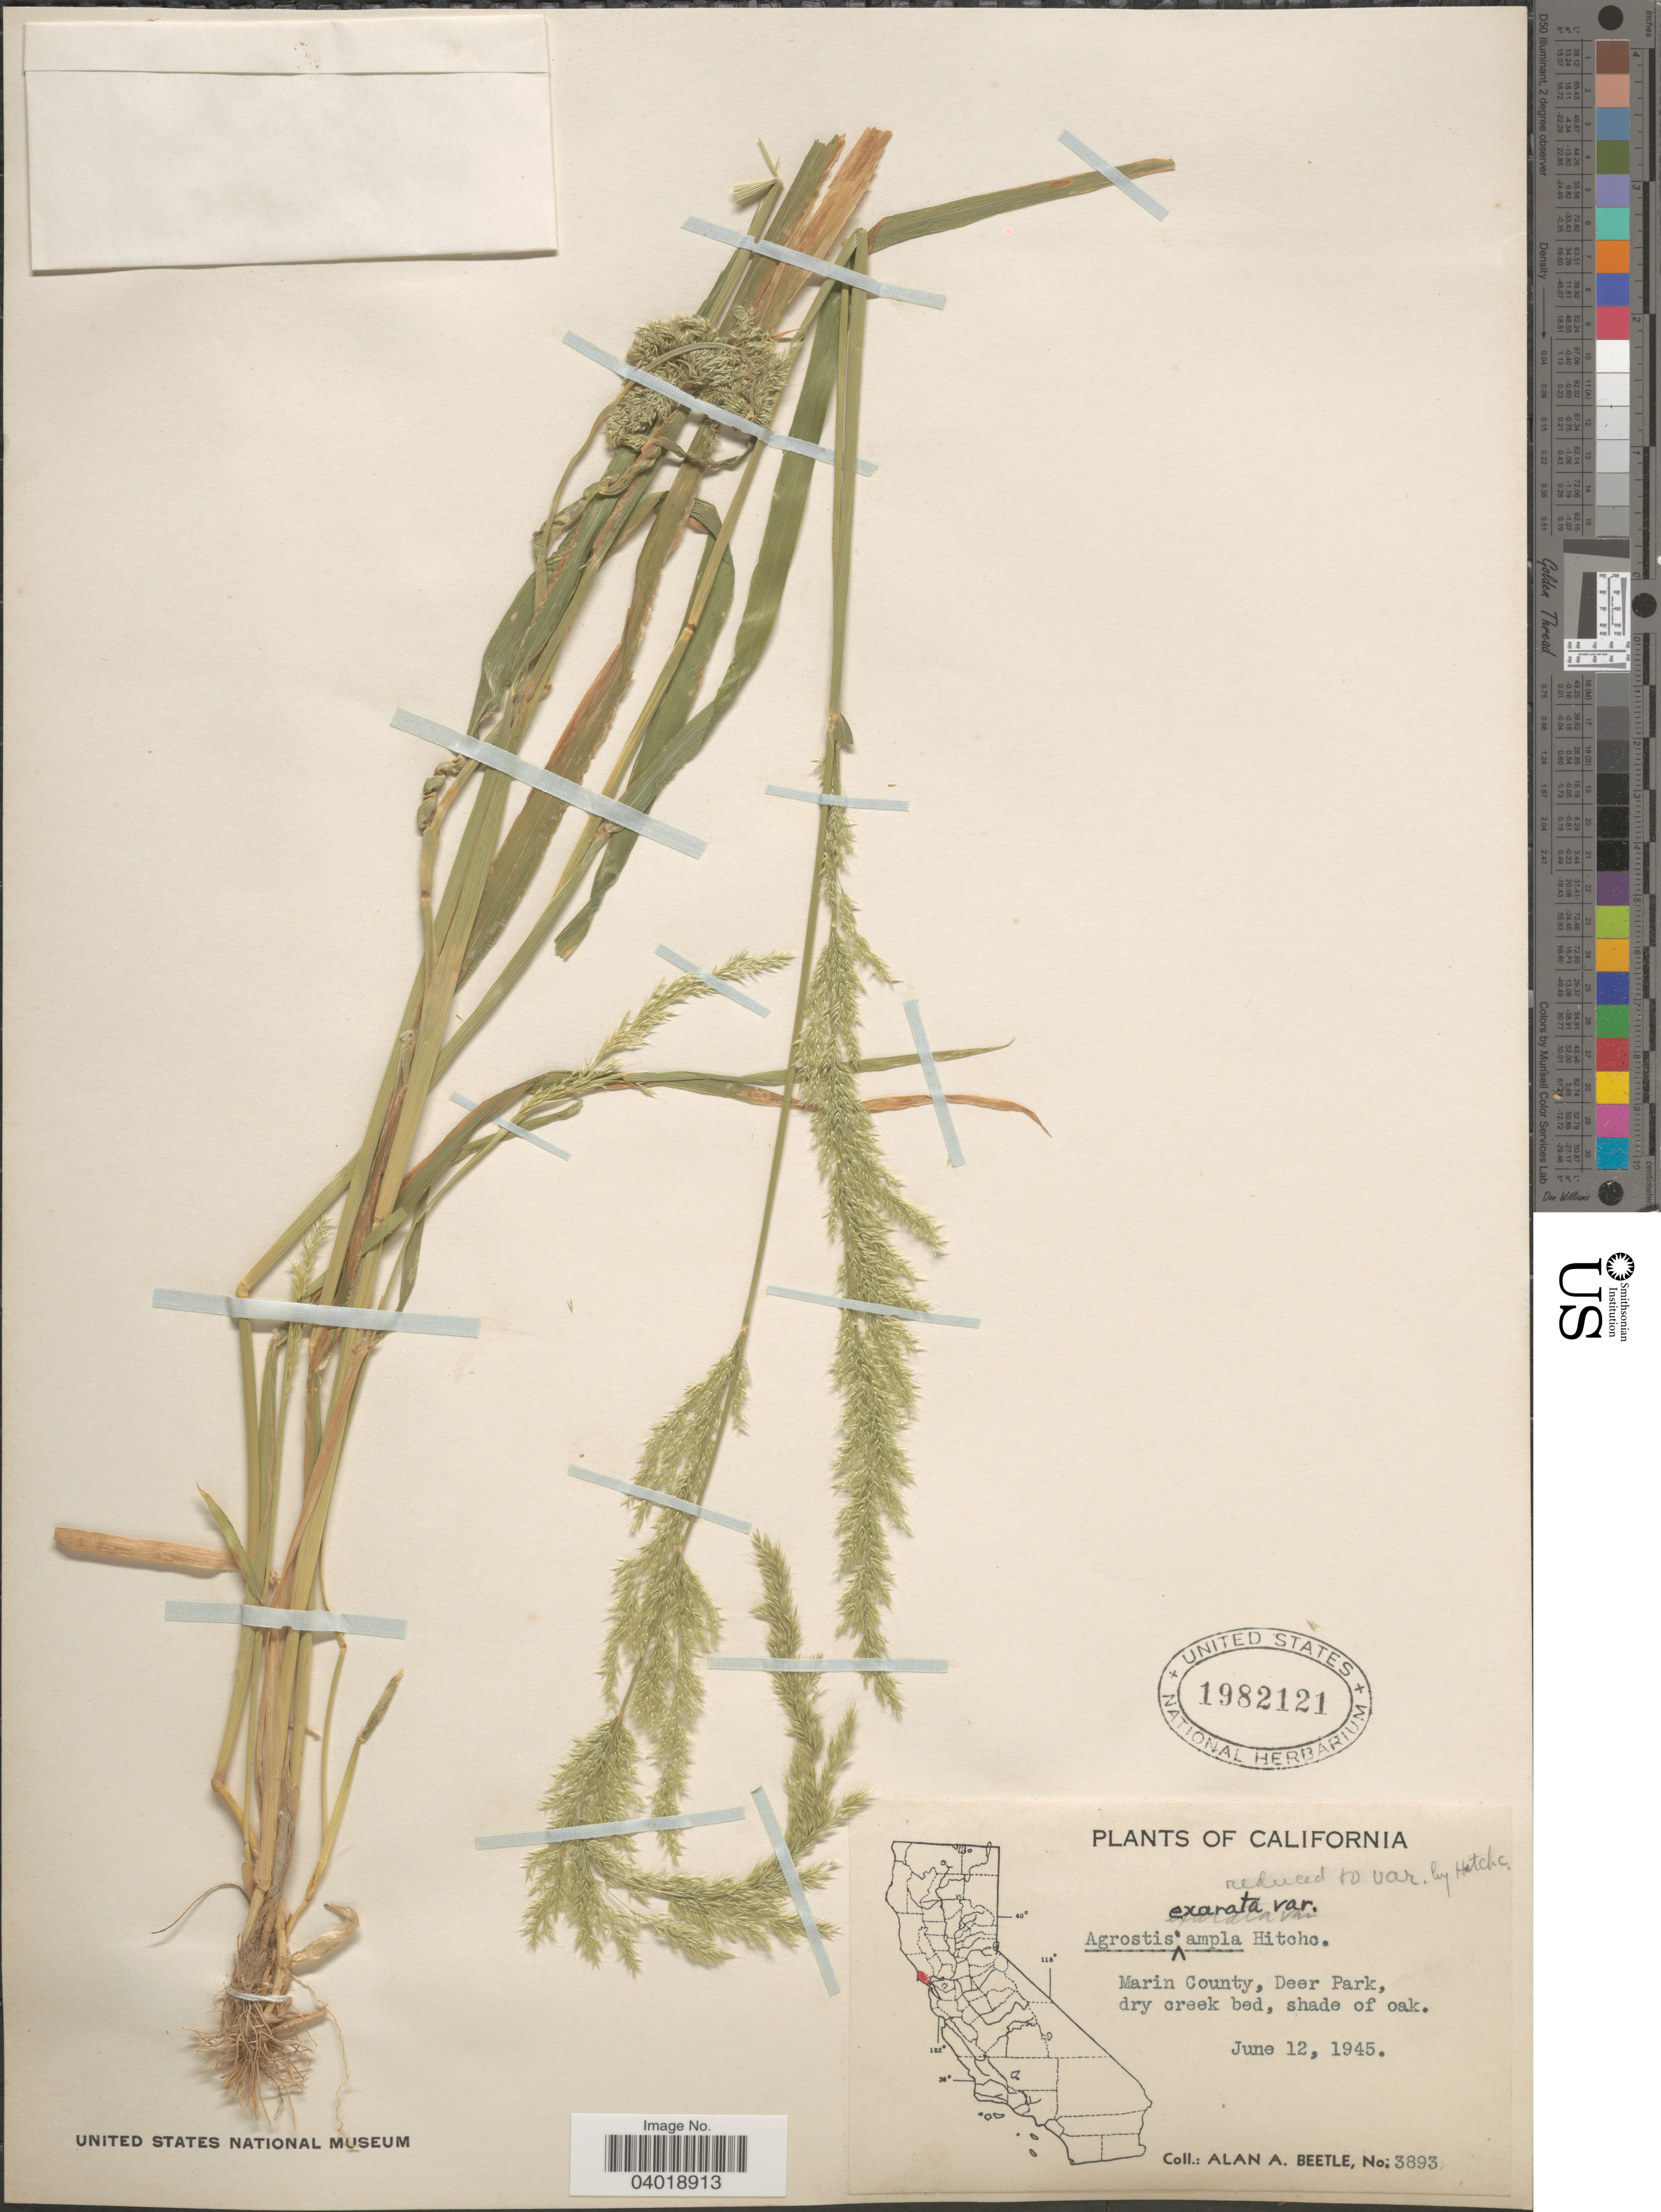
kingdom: Plantae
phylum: Tracheophyta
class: Liliopsida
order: Poales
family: Poaceae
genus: Agrostis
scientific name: Agrostis exarata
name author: Trin.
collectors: A. A. Beetle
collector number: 3893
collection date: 1945-06-12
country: United States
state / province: California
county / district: Marin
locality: Marin County, Deer Park, dry creek bed, shade of oak.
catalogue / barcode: US 1982121